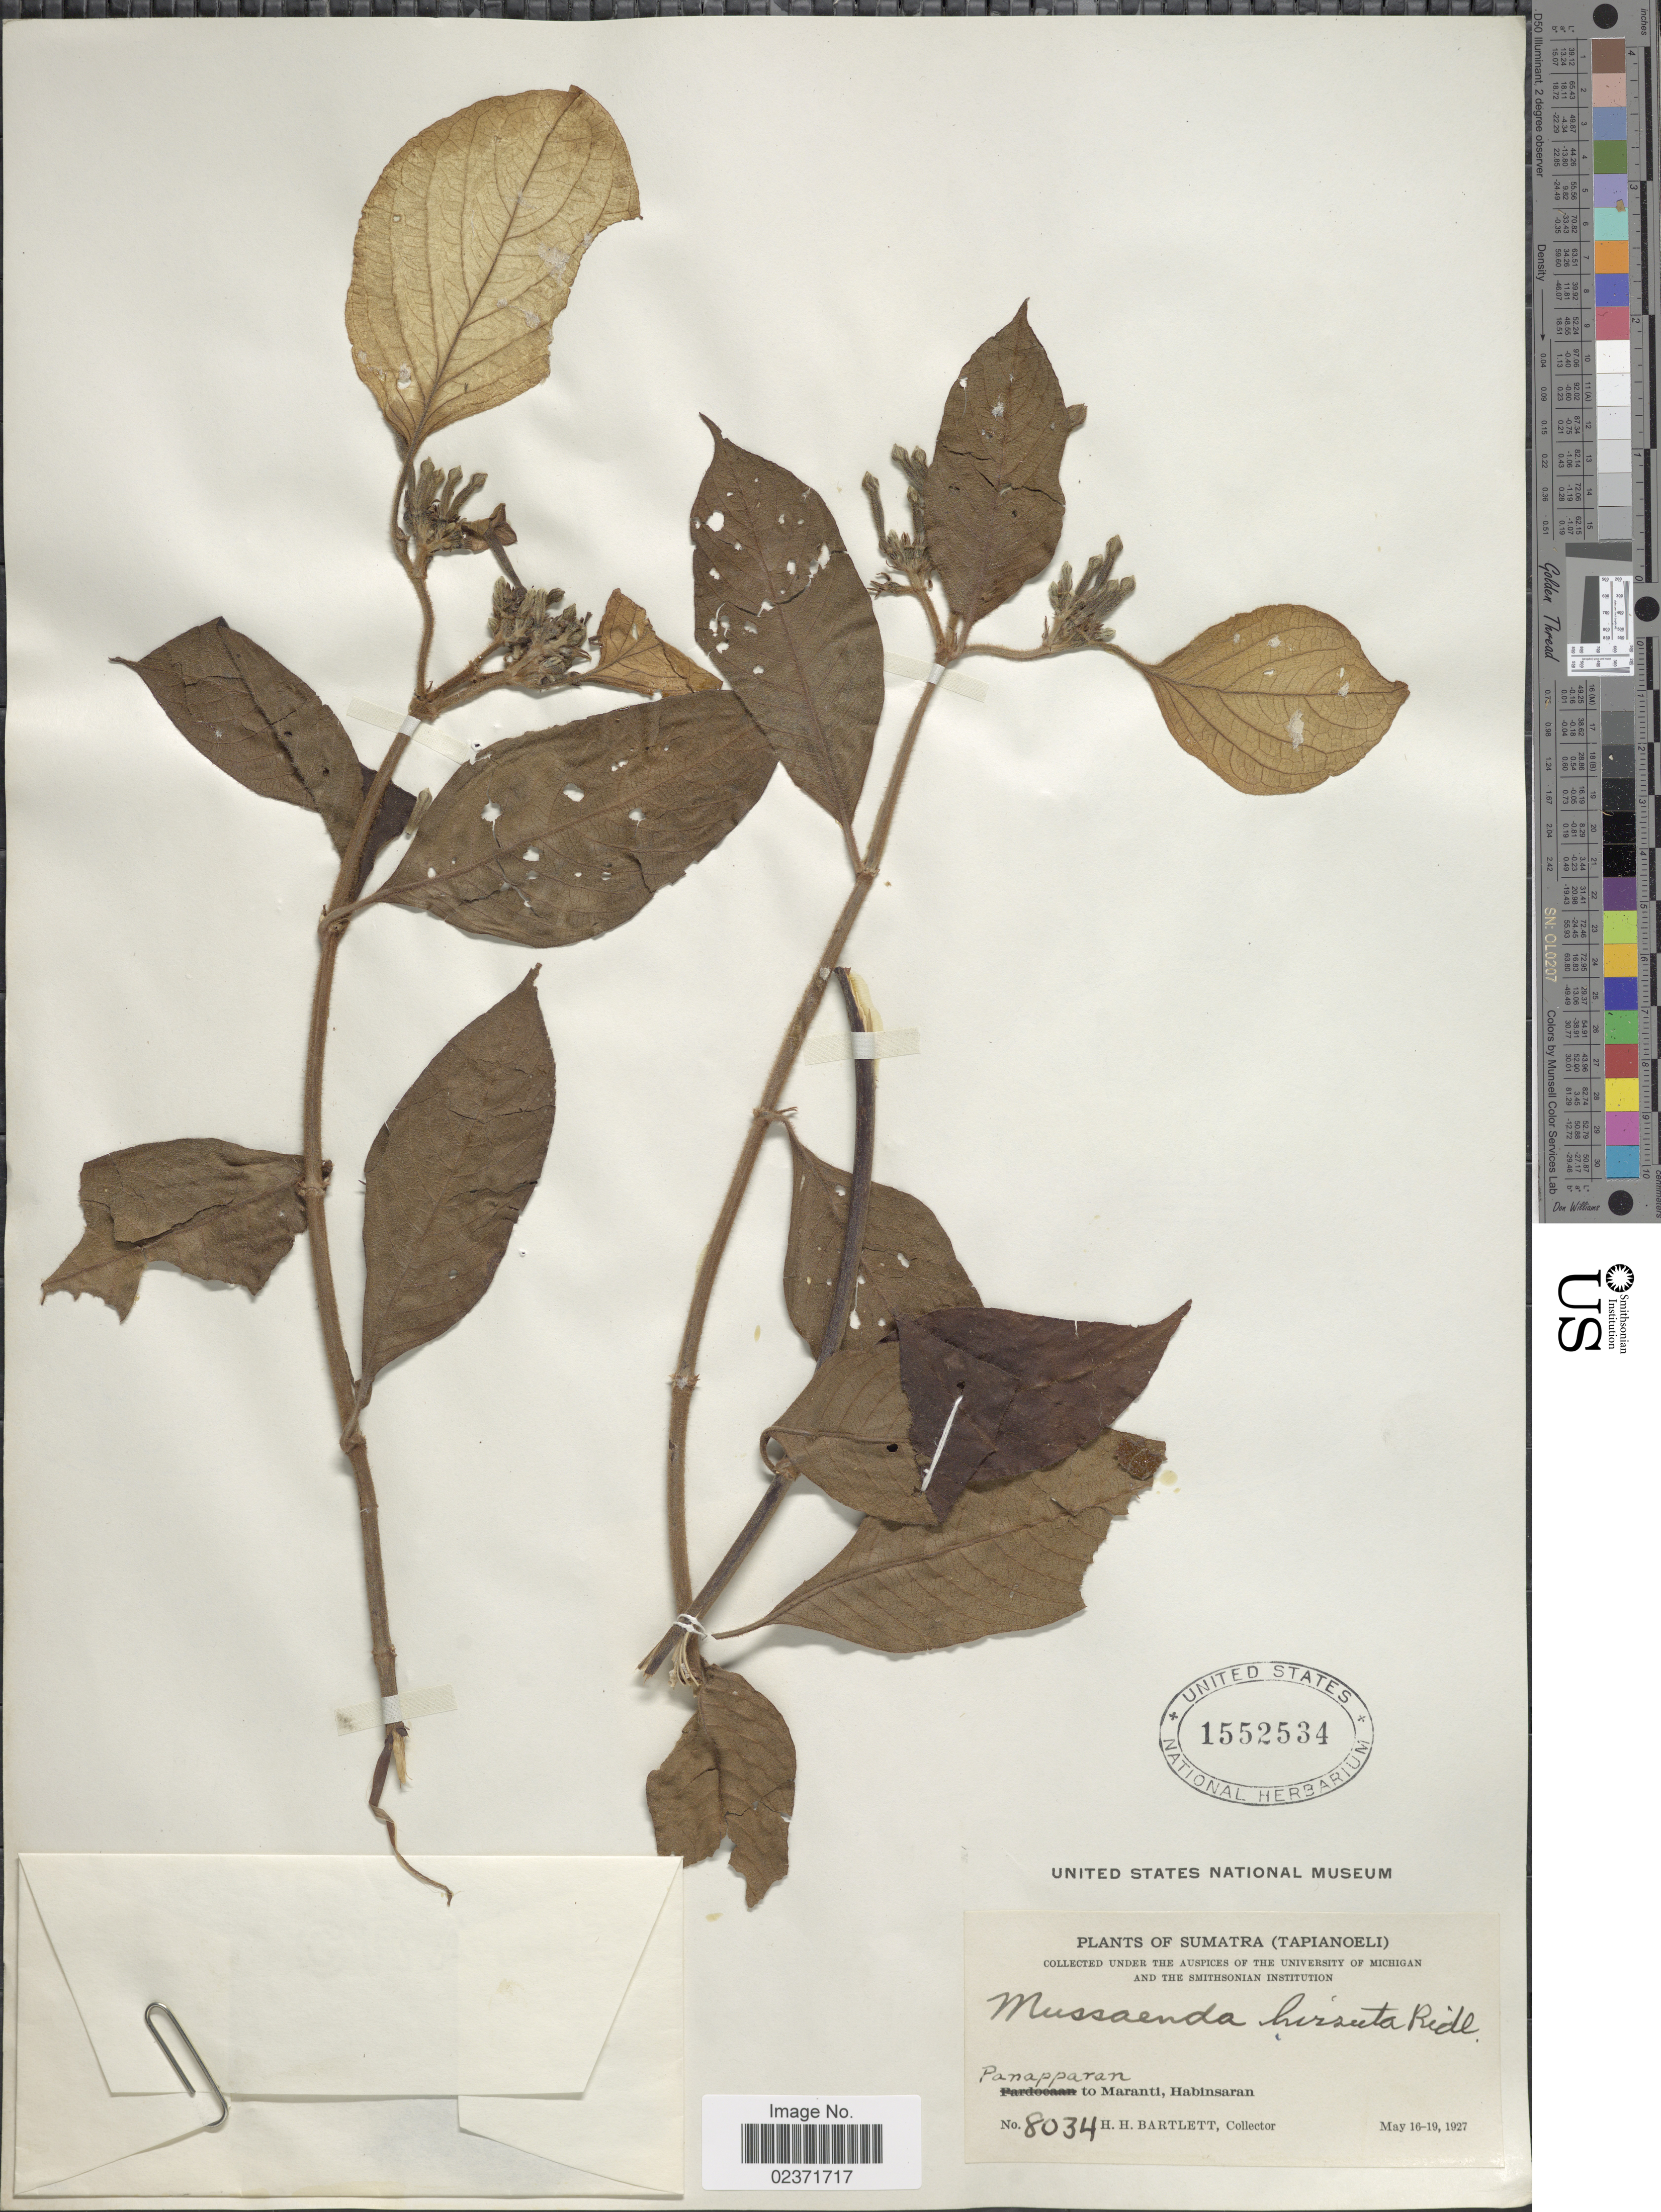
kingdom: Plantae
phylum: Tracheophyta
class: Magnoliopsida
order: Gentianales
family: Rubiaceae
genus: Mussaenda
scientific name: Mussaenda hirsuta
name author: Ridl.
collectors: H. H. Bartlett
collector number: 8034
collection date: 1927-05-16/1927-05-19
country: Indonesia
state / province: Sumatra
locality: (Tapianoeli). Panapparan to Maranti, Habinsaran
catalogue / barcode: US 1552534